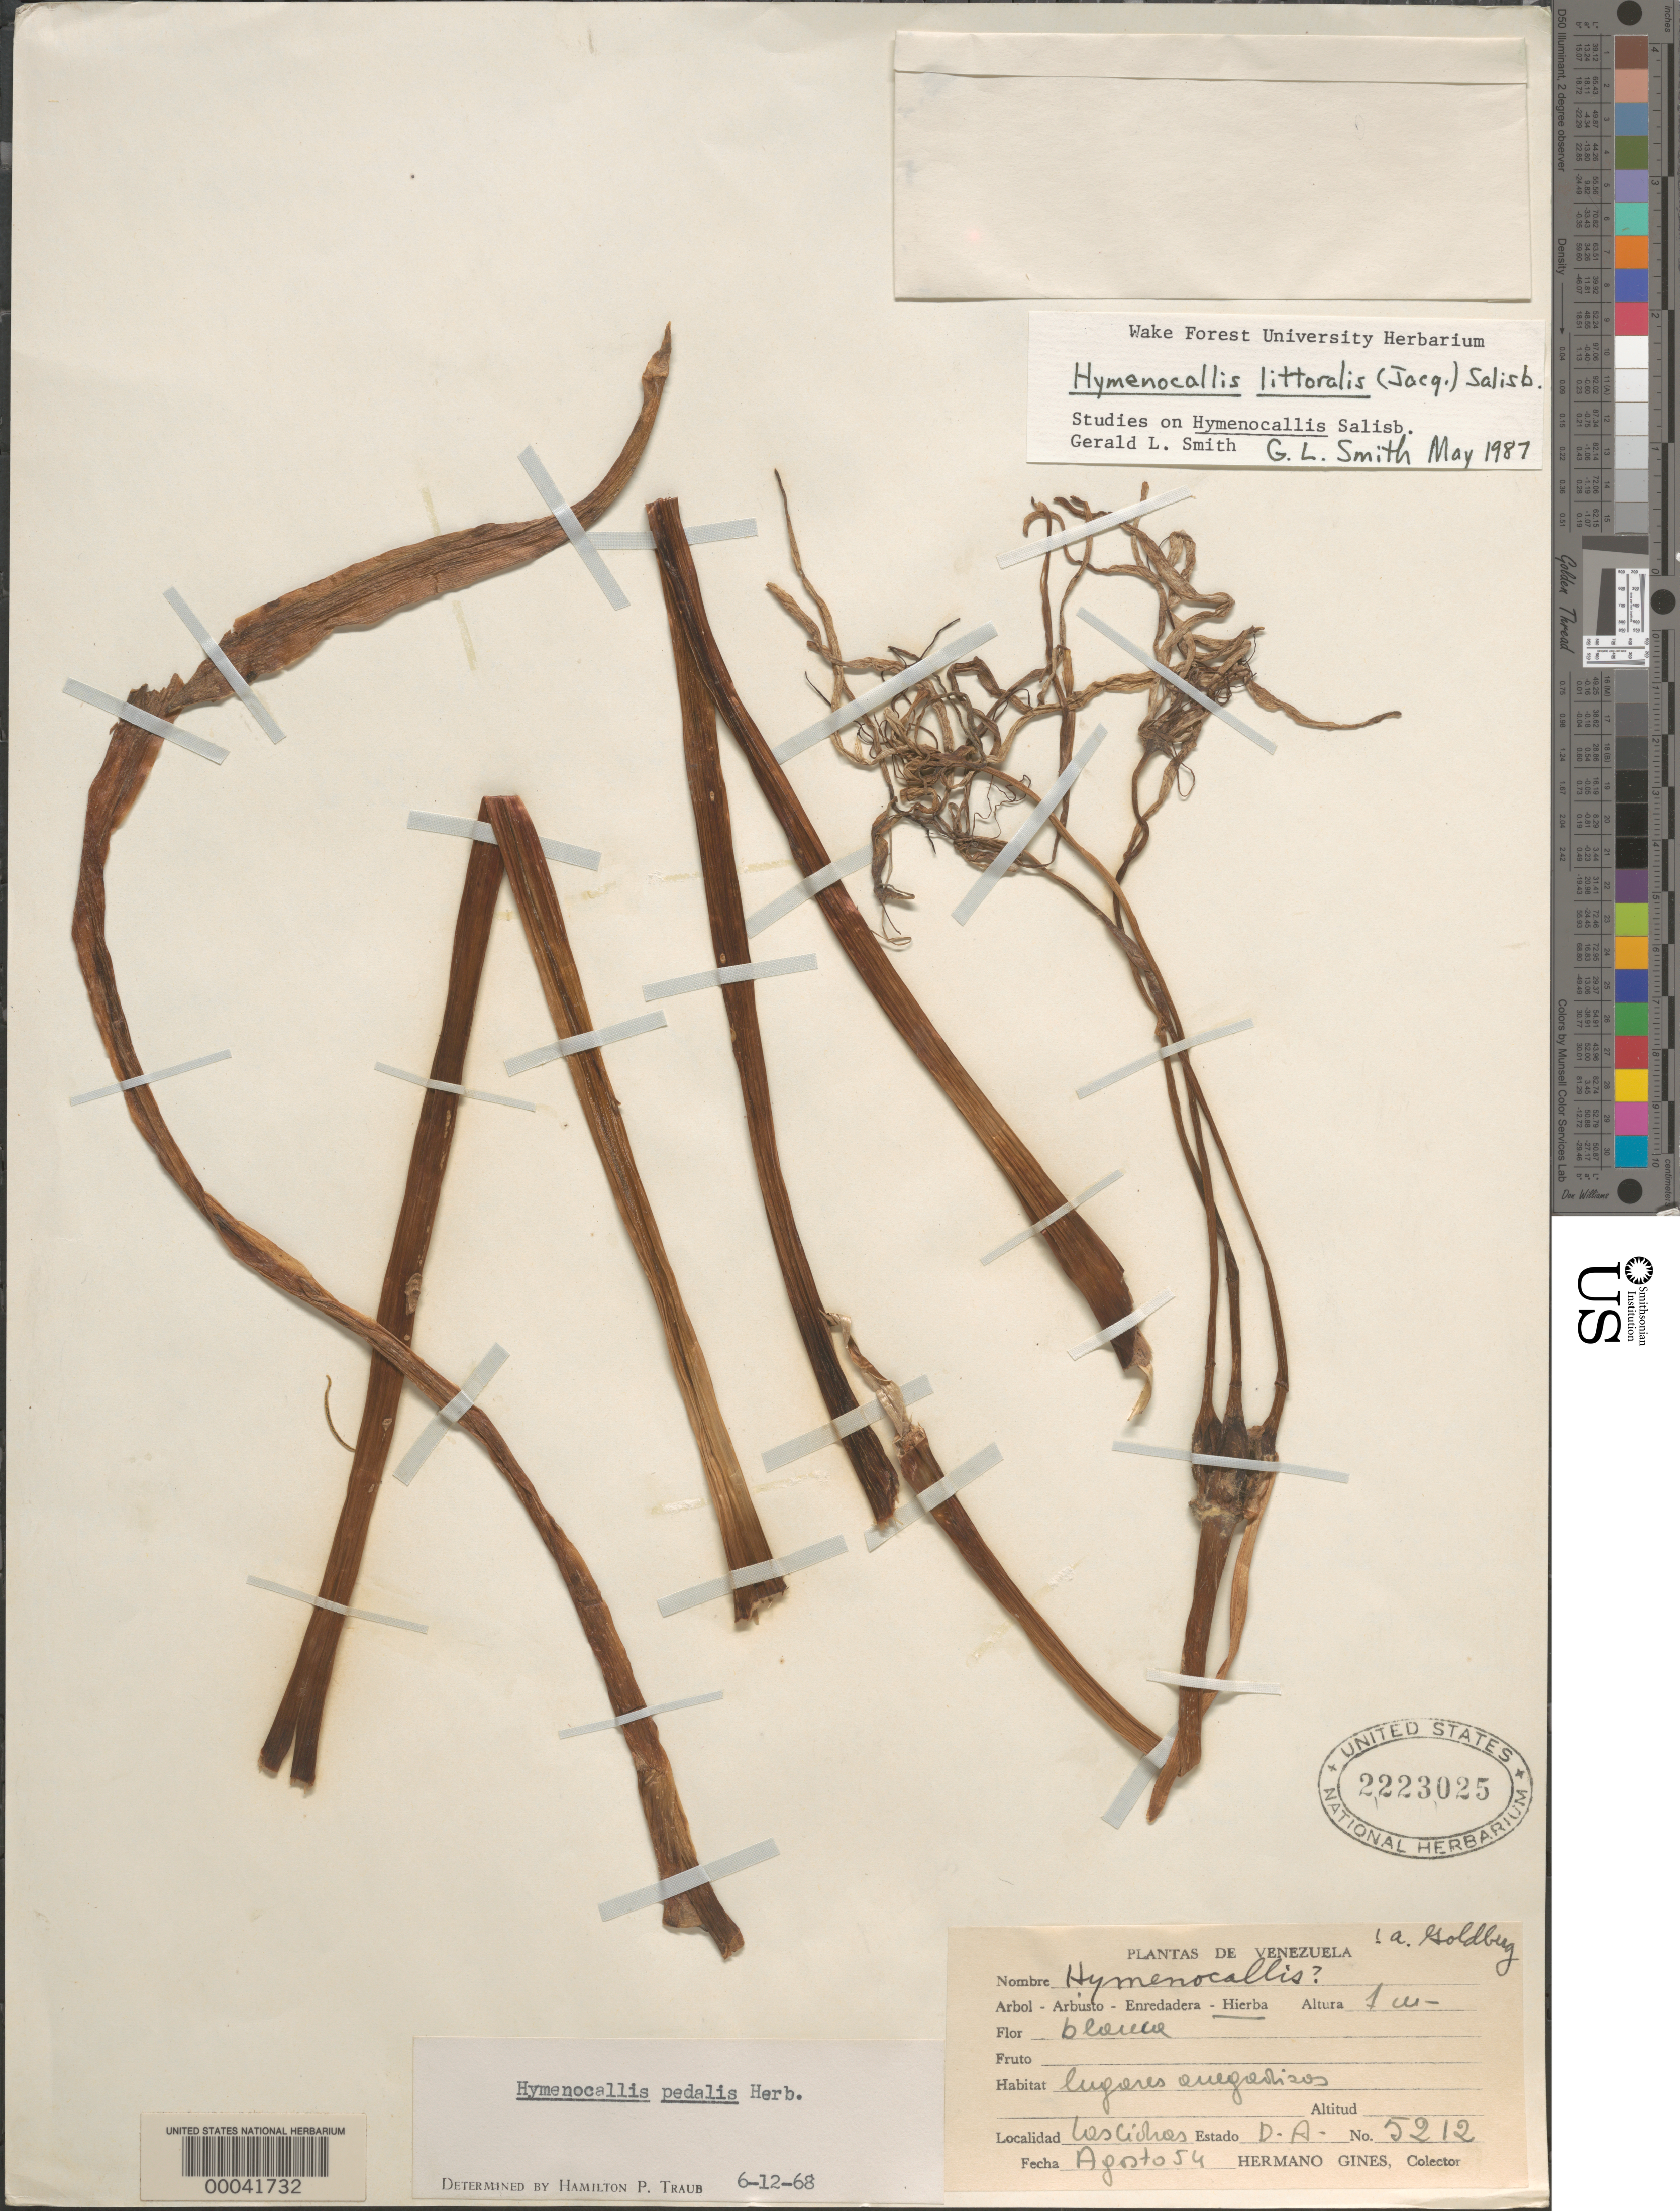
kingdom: Plantae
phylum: Tracheophyta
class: Liliopsida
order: Asparagales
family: Amaryllidaceae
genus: Hymenocallis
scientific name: Hymenocallis littoralis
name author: (Jacq.) Salisb.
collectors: Bro. Gines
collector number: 5212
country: Venezuela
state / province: Delta Amacuro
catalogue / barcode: US 2223025